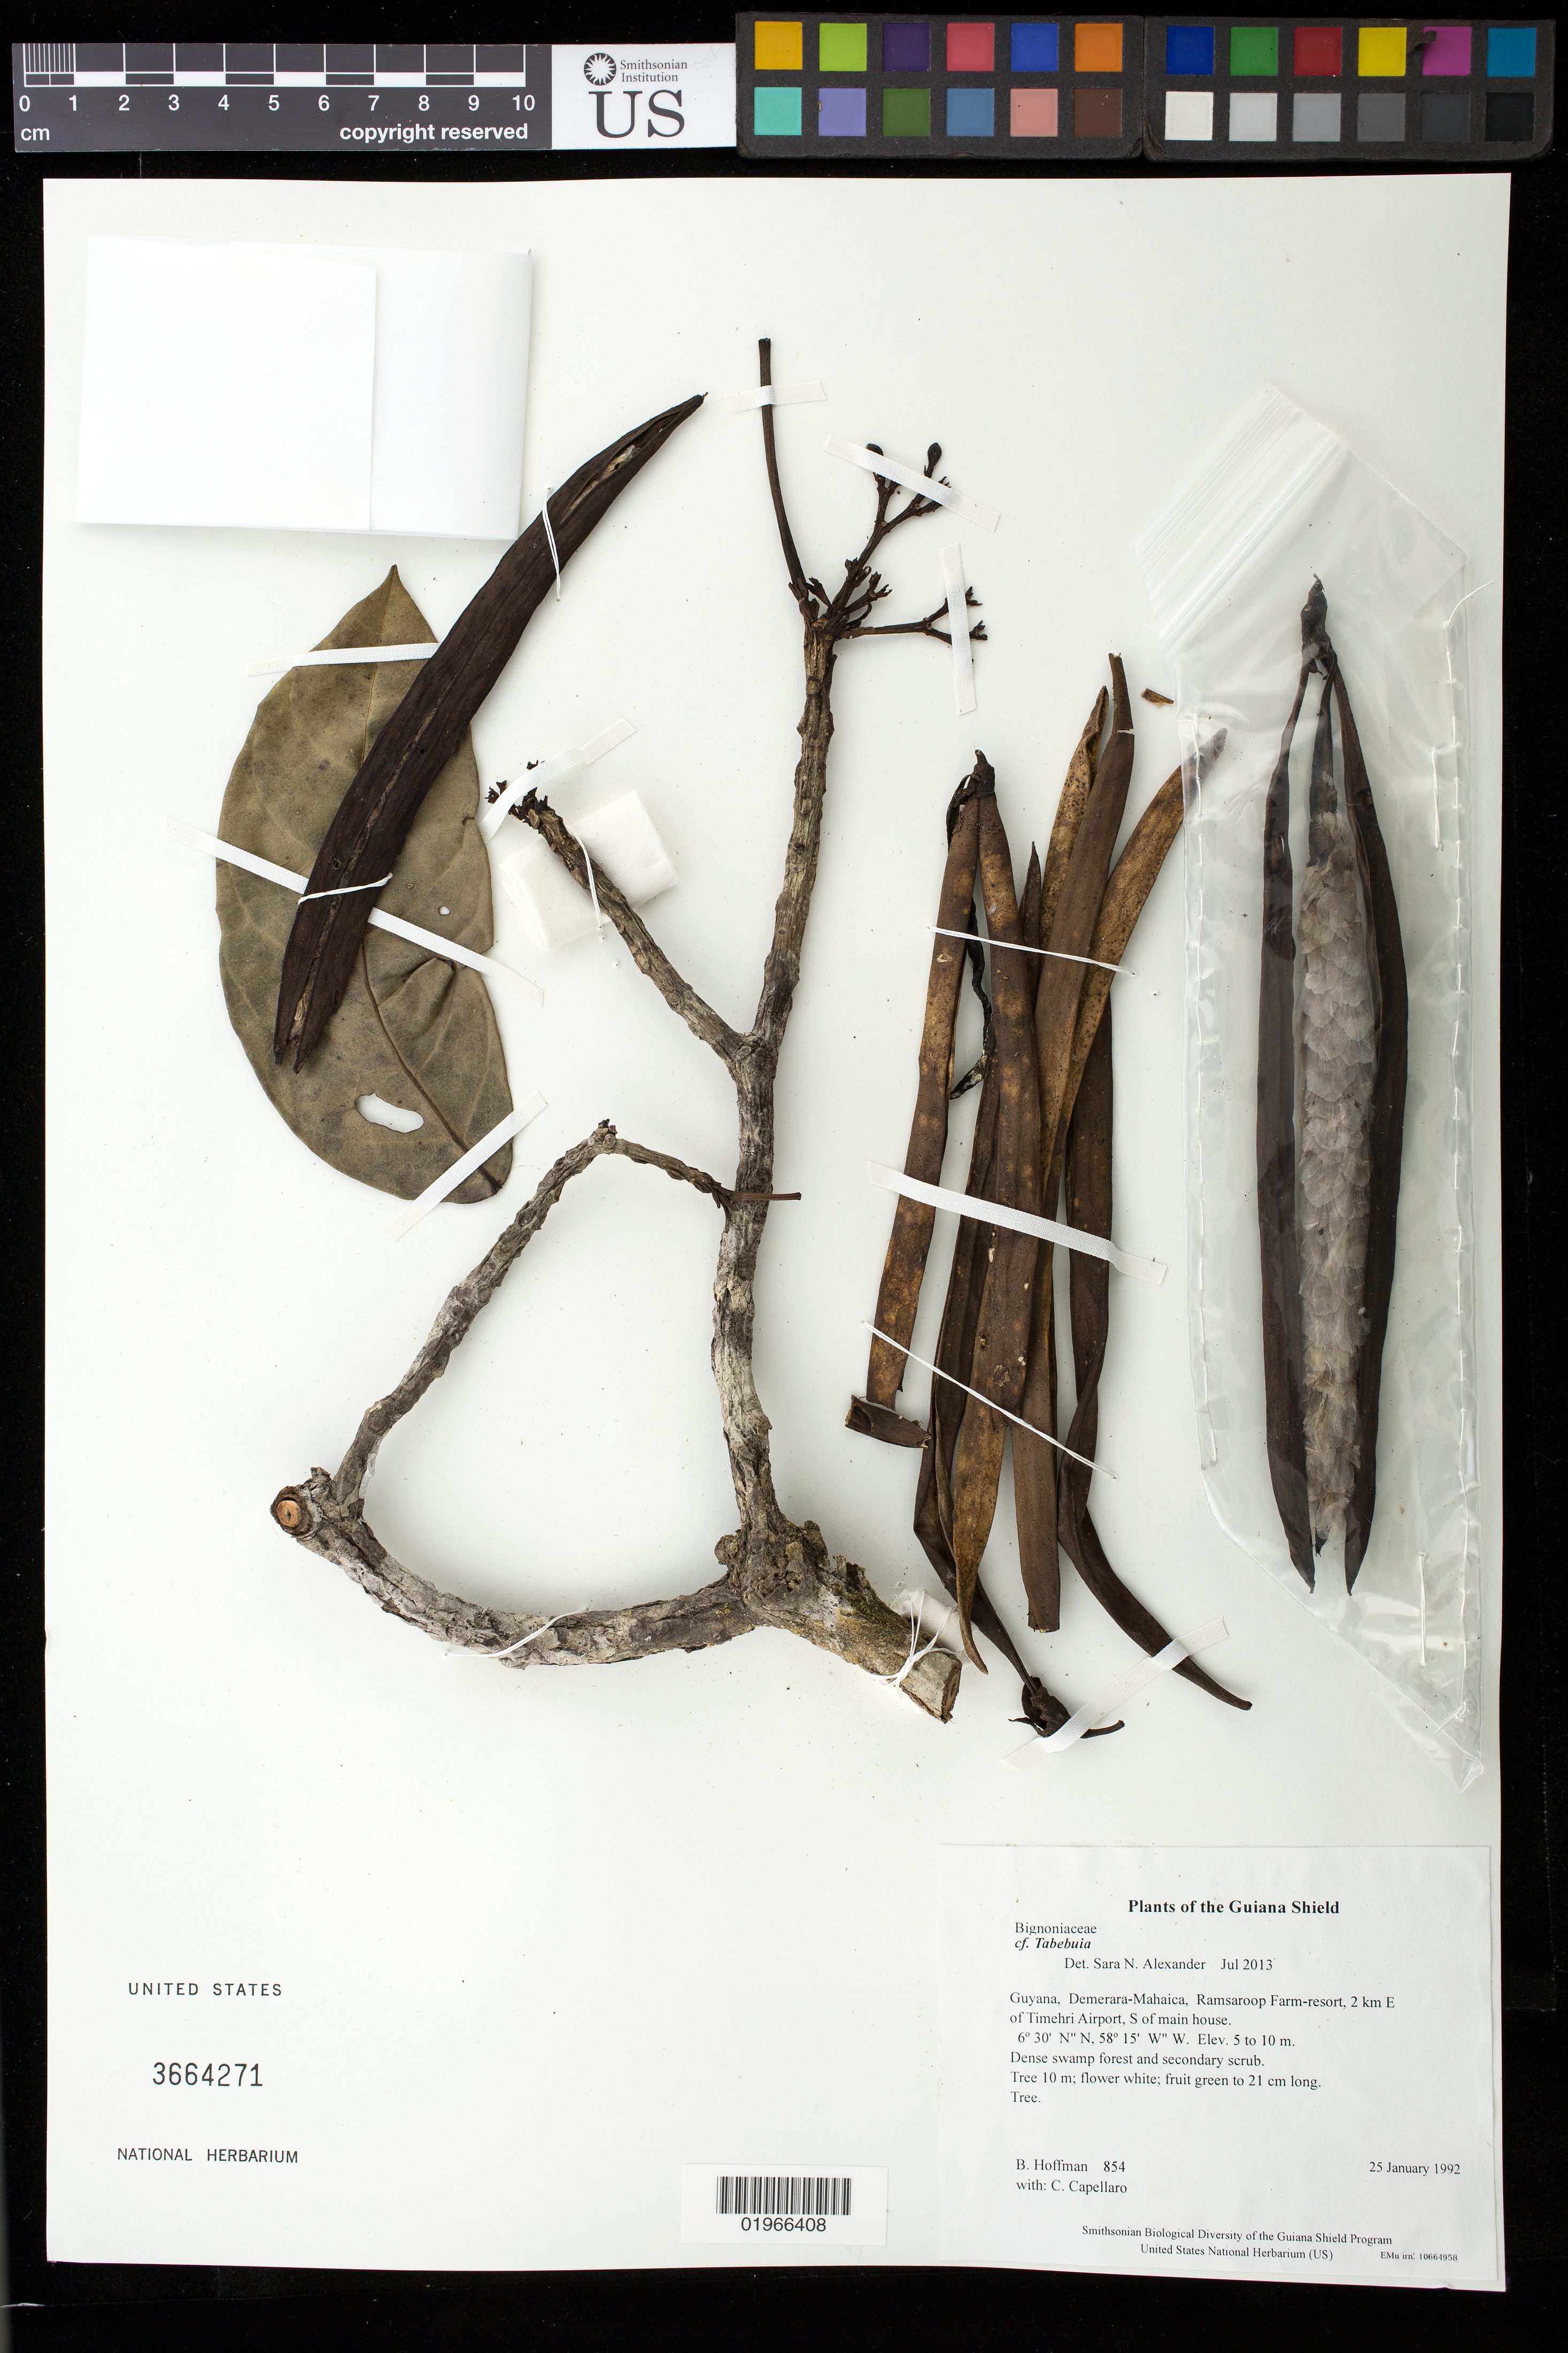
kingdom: Plantae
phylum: Tracheophyta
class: Magnoliopsida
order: Lamiales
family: Bignoniaceae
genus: Tabebuia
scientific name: Tabebuia sp.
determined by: Alexander, S. N.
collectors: B. Hoffman & C. Capellaro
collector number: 854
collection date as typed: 25 January 1992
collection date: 1992-01-25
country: Guyana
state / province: Demerara-Mahaica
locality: Ramsaroop Farm-resort, 2 km E of Timehri Airport, S of main house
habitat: Dense swamp forest and secondary scrub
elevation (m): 5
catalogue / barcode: US 3664271